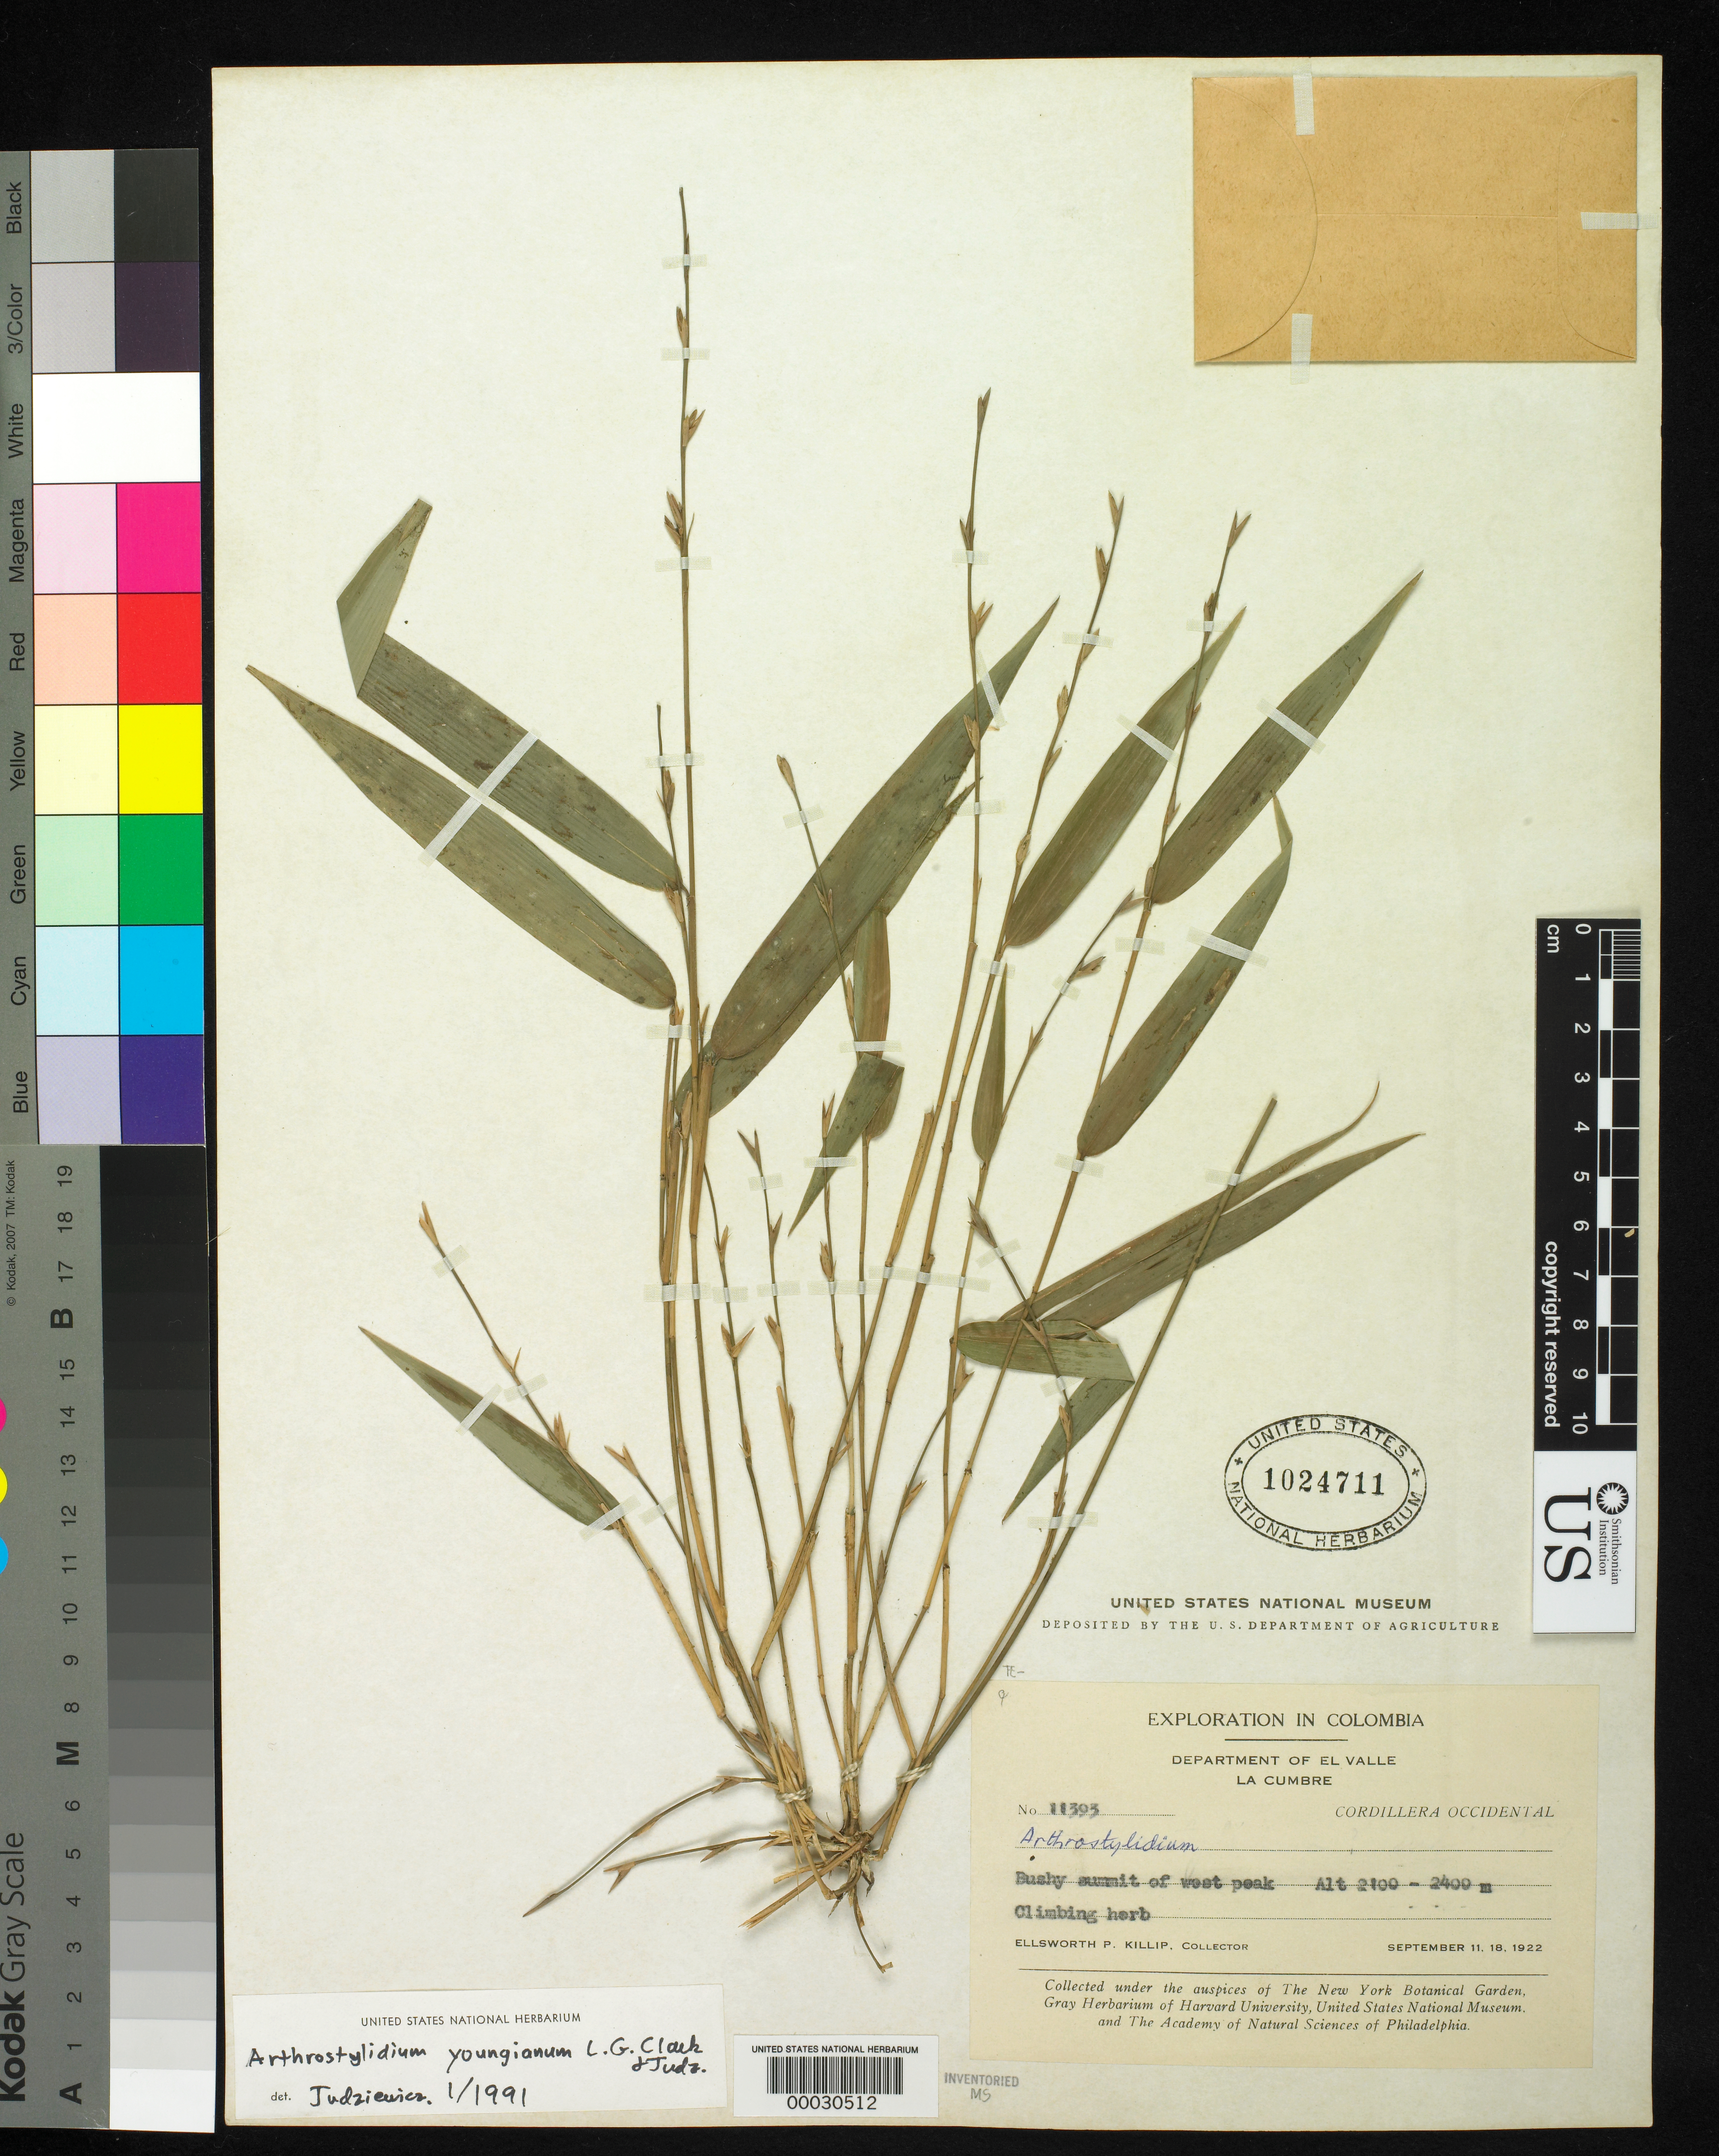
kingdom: Plantae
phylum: Tracheophyta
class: Liliopsida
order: Poales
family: Poaceae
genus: Arthrostylidium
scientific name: Arthrostylidium youngianum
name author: L.G. Clark & Judz.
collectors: E. P. Killip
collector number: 11393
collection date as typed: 11 Sep 1922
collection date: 1922-09-11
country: Colombia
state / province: Valle del Cauca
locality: La Cumbe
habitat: Bushy summit of w peak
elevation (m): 2100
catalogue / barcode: US 1024711